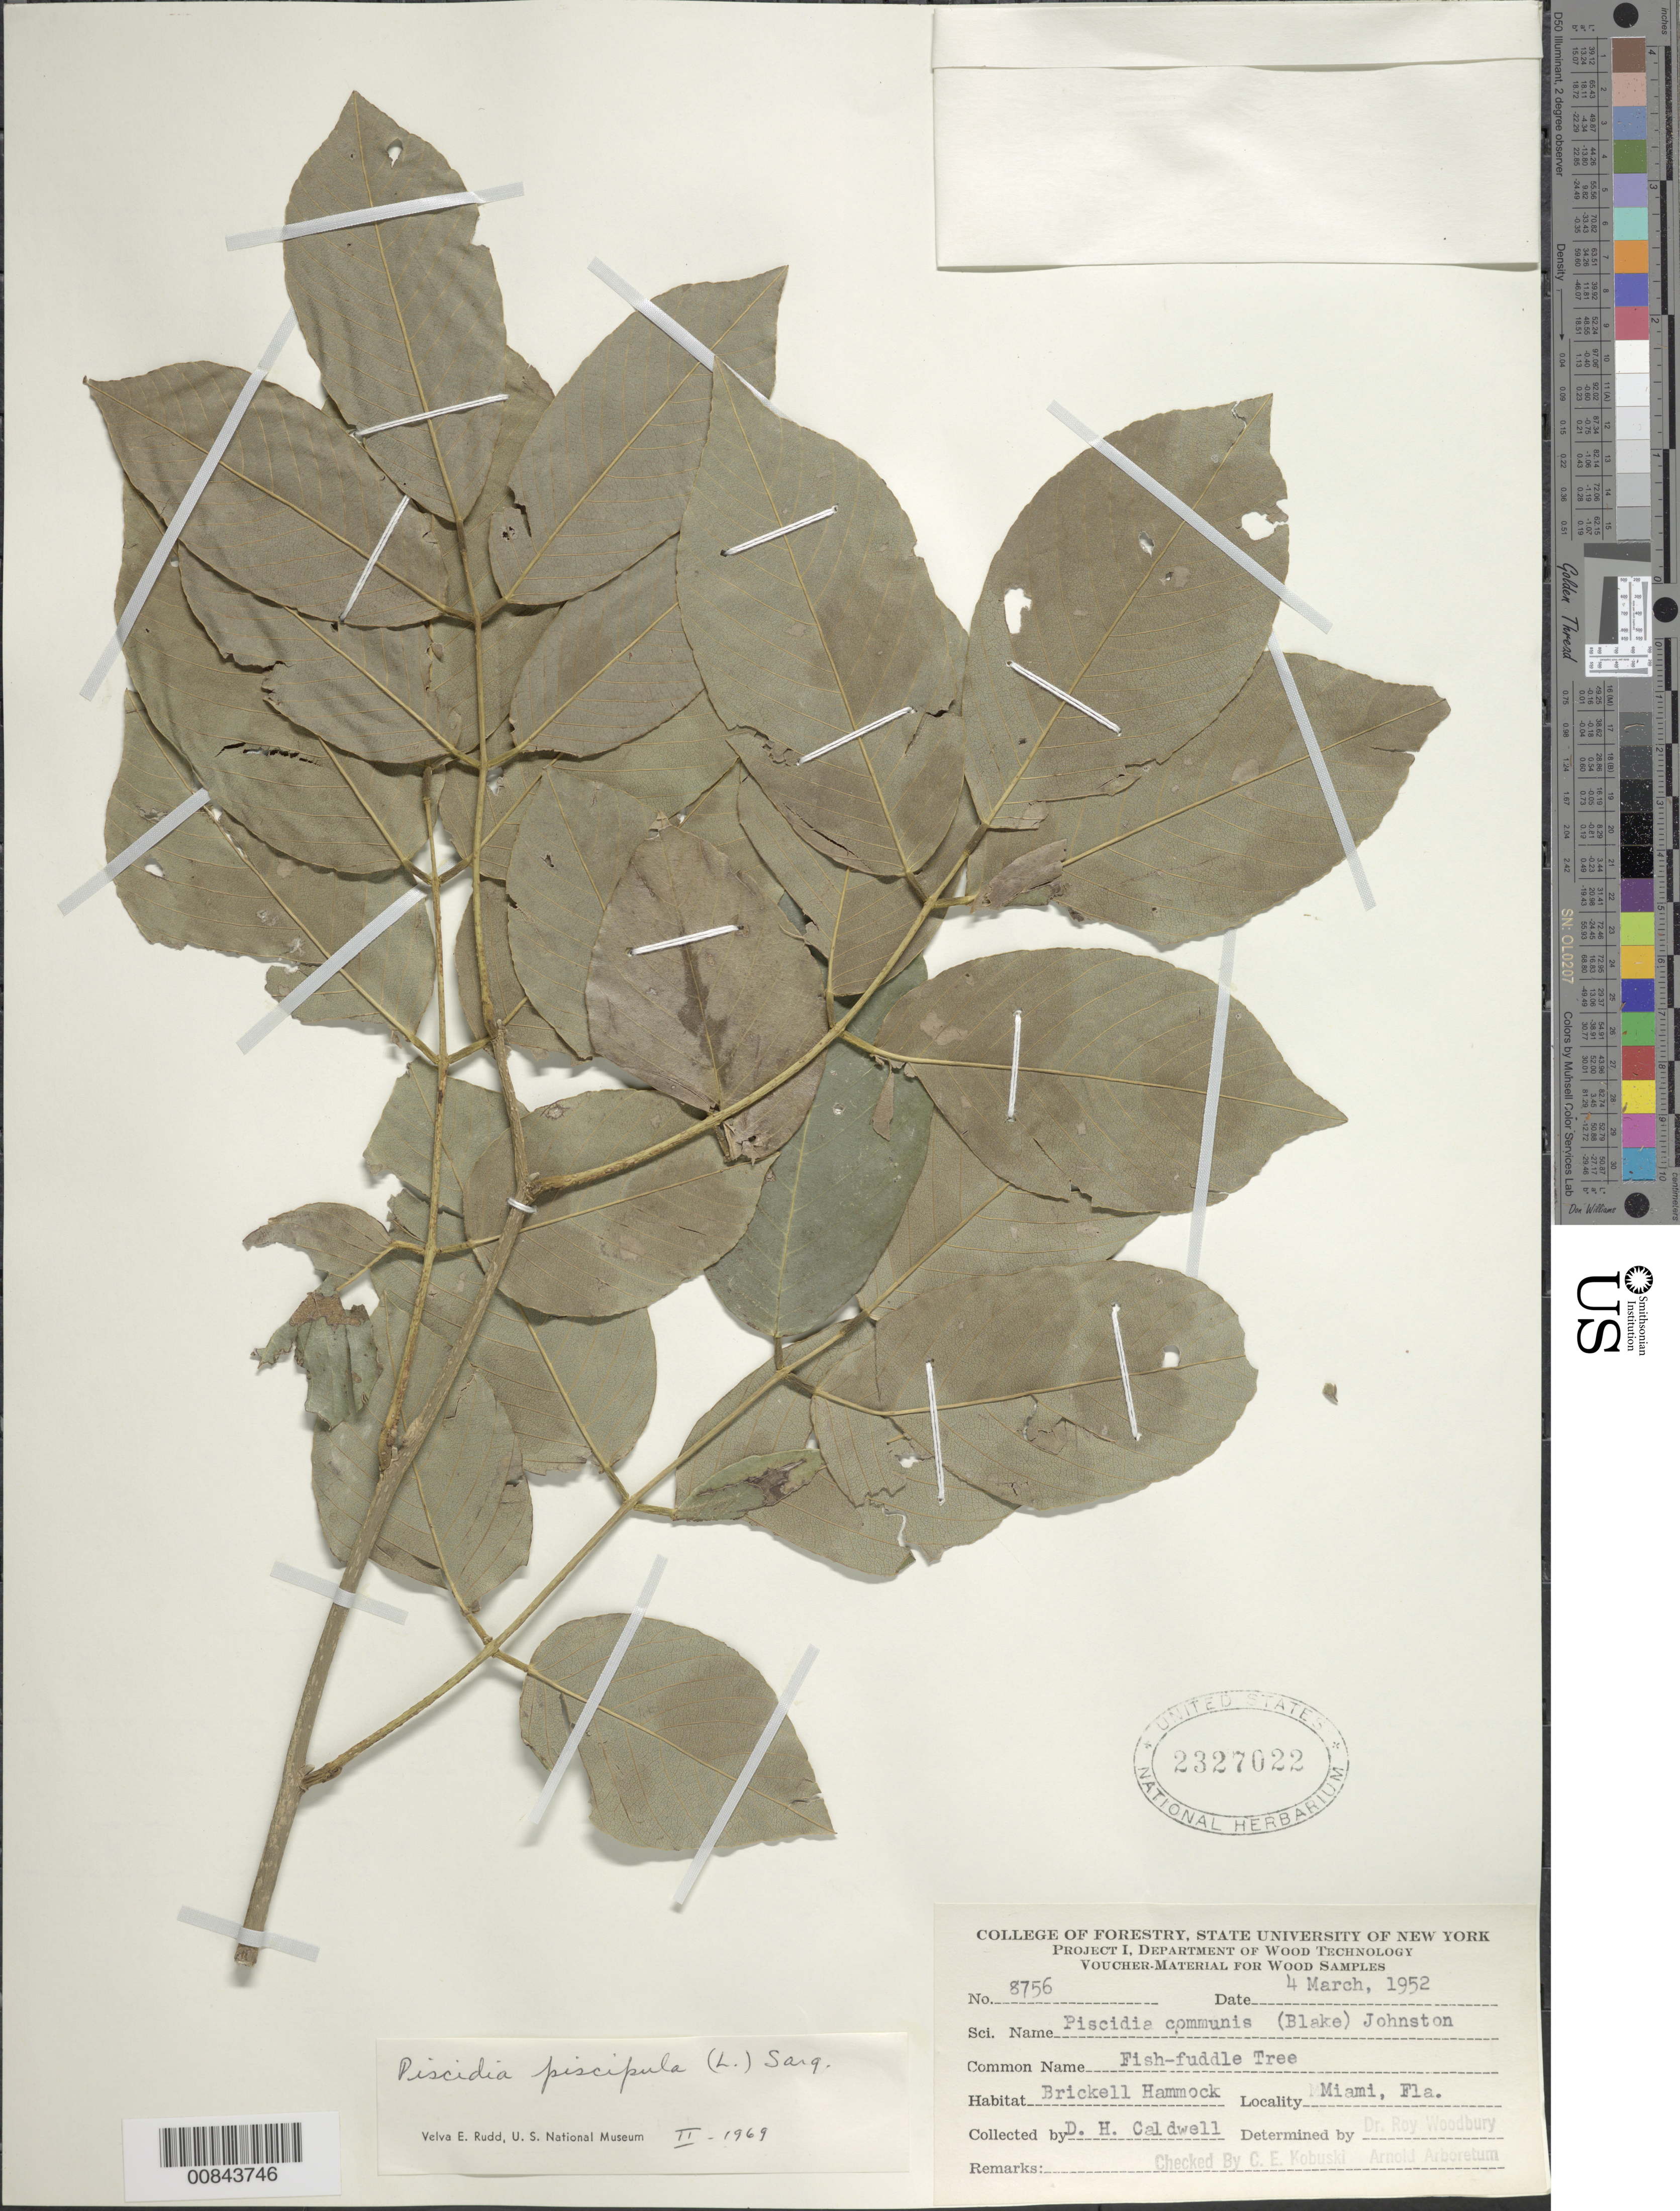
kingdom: Plantae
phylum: Tracheophyta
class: Magnoliopsida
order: Fabales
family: Fabaceae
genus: Piscidia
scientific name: Piscidia piscipula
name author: (L.) Sarg.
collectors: D. H. Caldwell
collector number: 8756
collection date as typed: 04 Mar 1952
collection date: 1952-03-04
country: United States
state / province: Florida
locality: Brickell Hammock, Miami.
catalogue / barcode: US 2327022